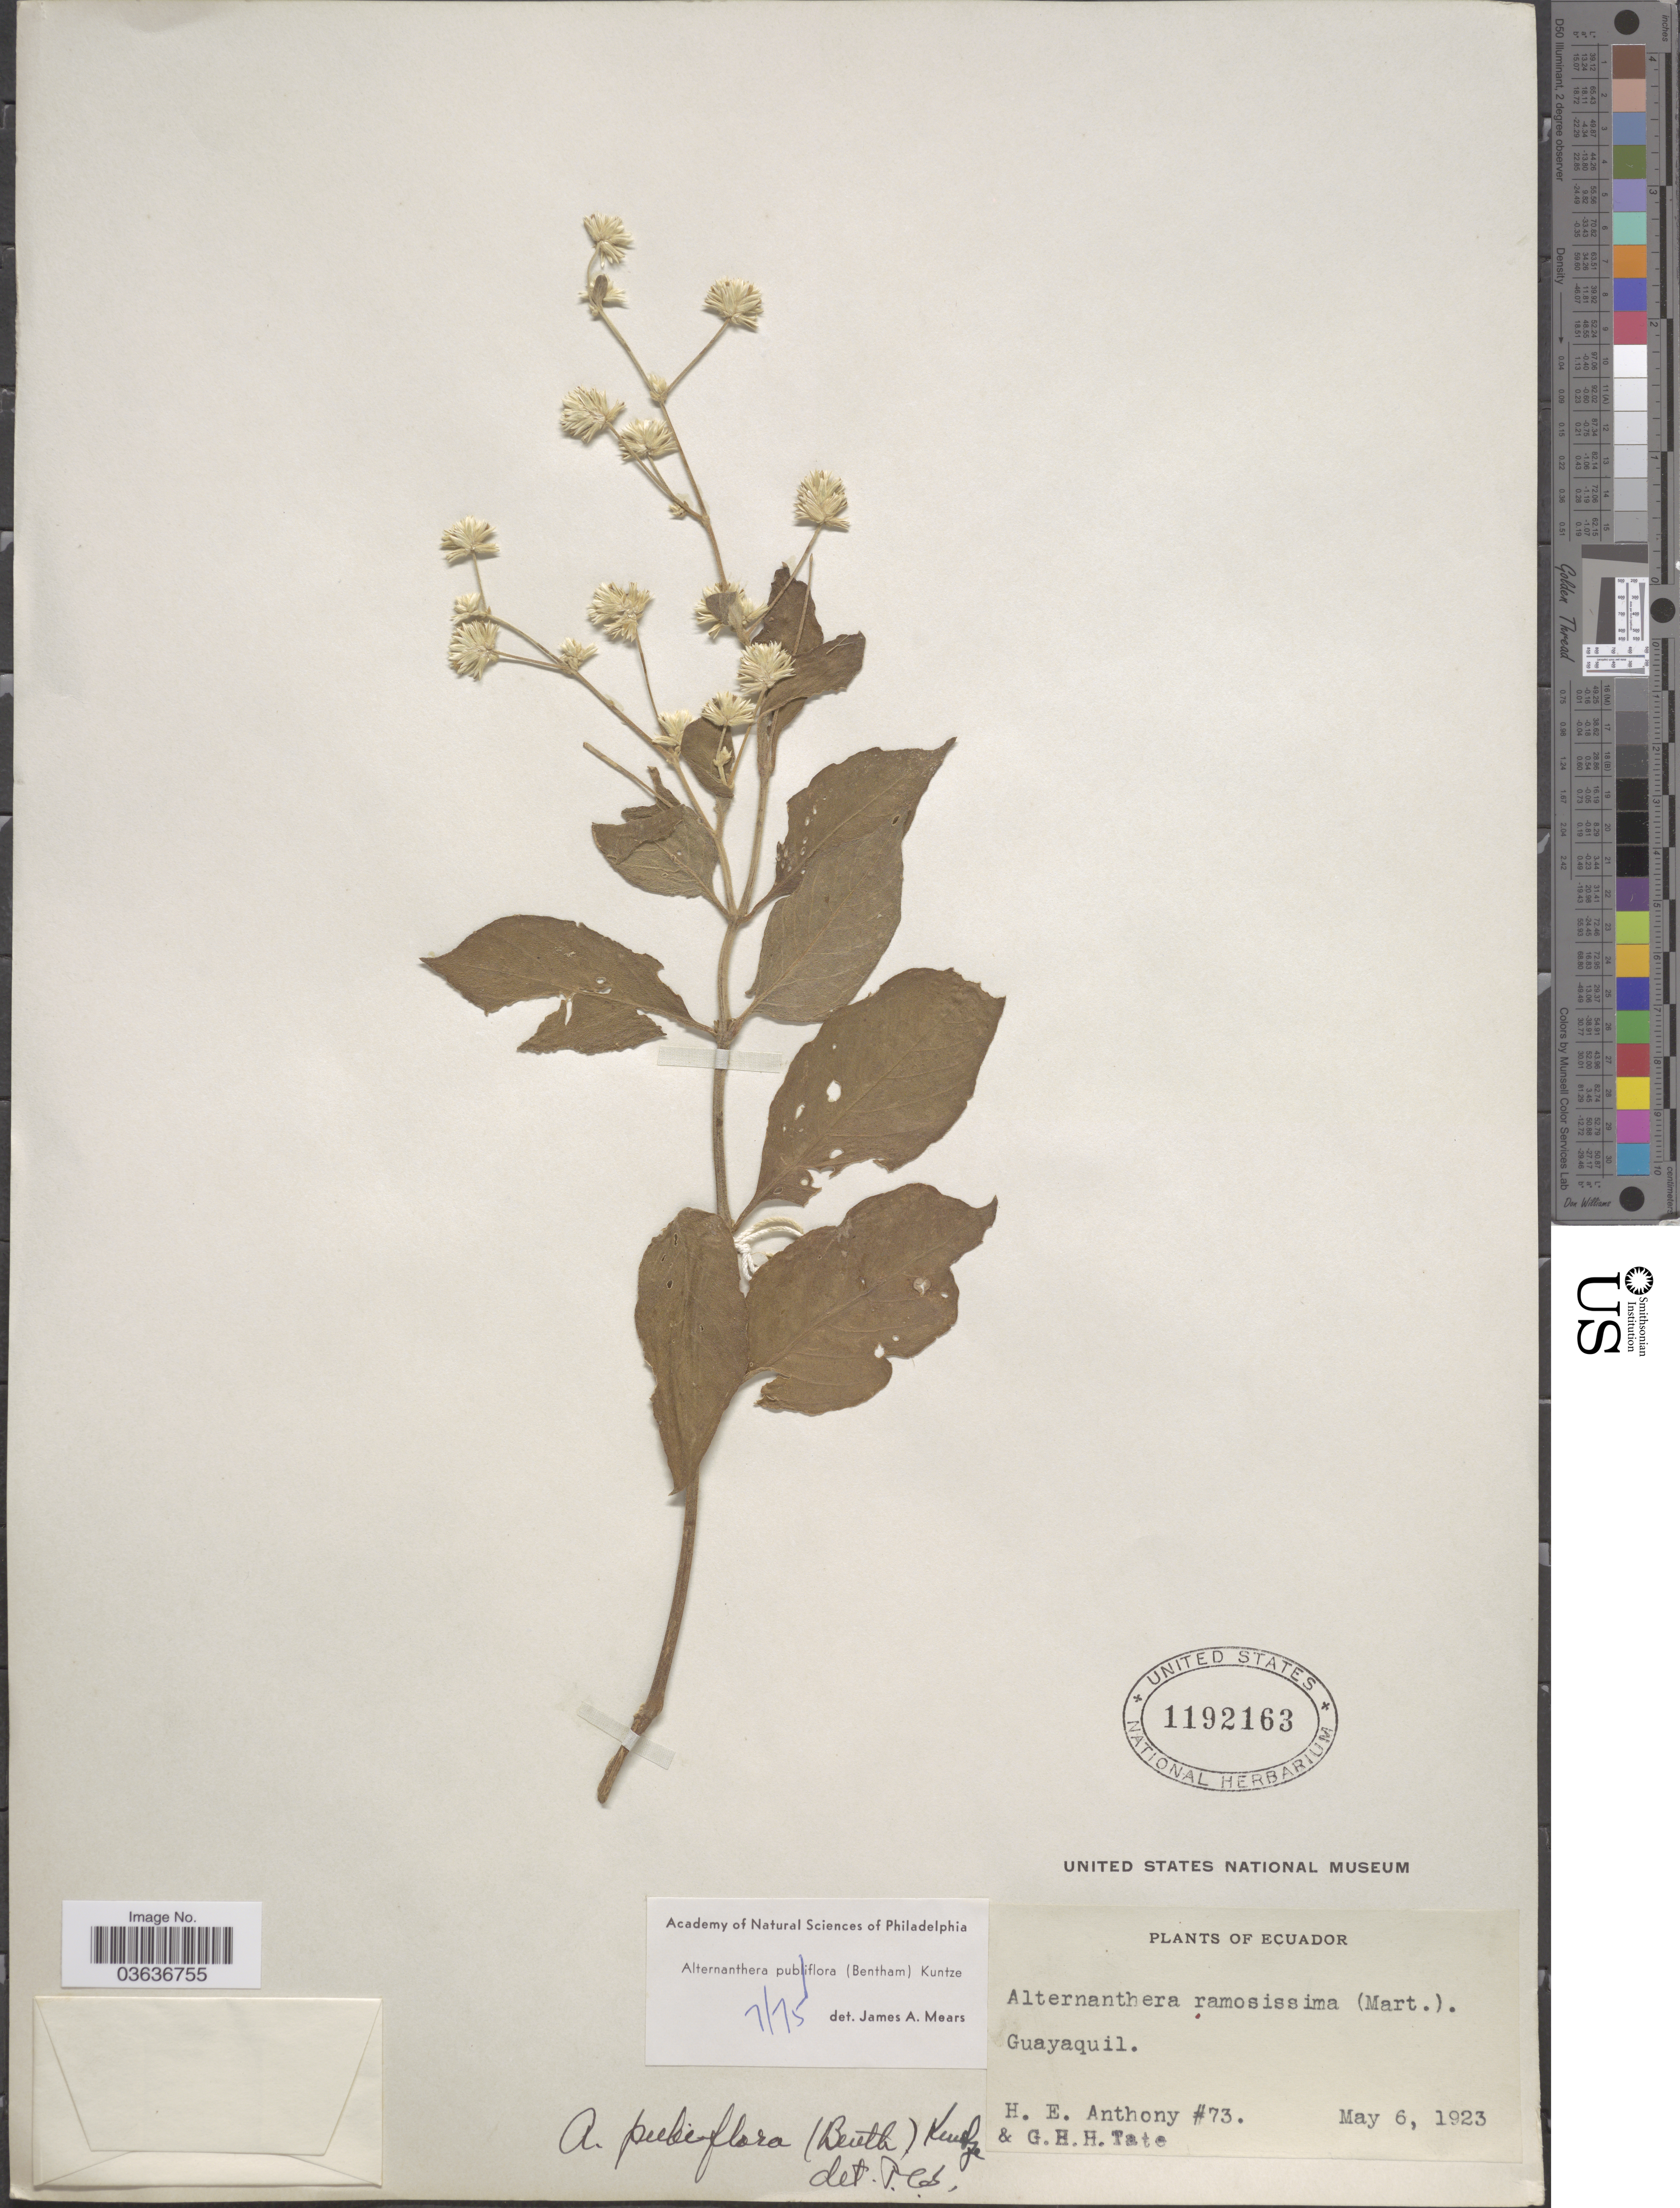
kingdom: Plantae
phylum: Tracheophyta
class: Magnoliopsida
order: Caryophyllales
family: Amaranthaceae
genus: Alternanthera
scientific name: Alternanthera pubiflora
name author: (Benth.) Kuntze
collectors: H. E. Anthony & G. H. H.Tate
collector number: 73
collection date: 1923-05-06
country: Ecuador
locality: Guayaquil.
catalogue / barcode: US 1192163